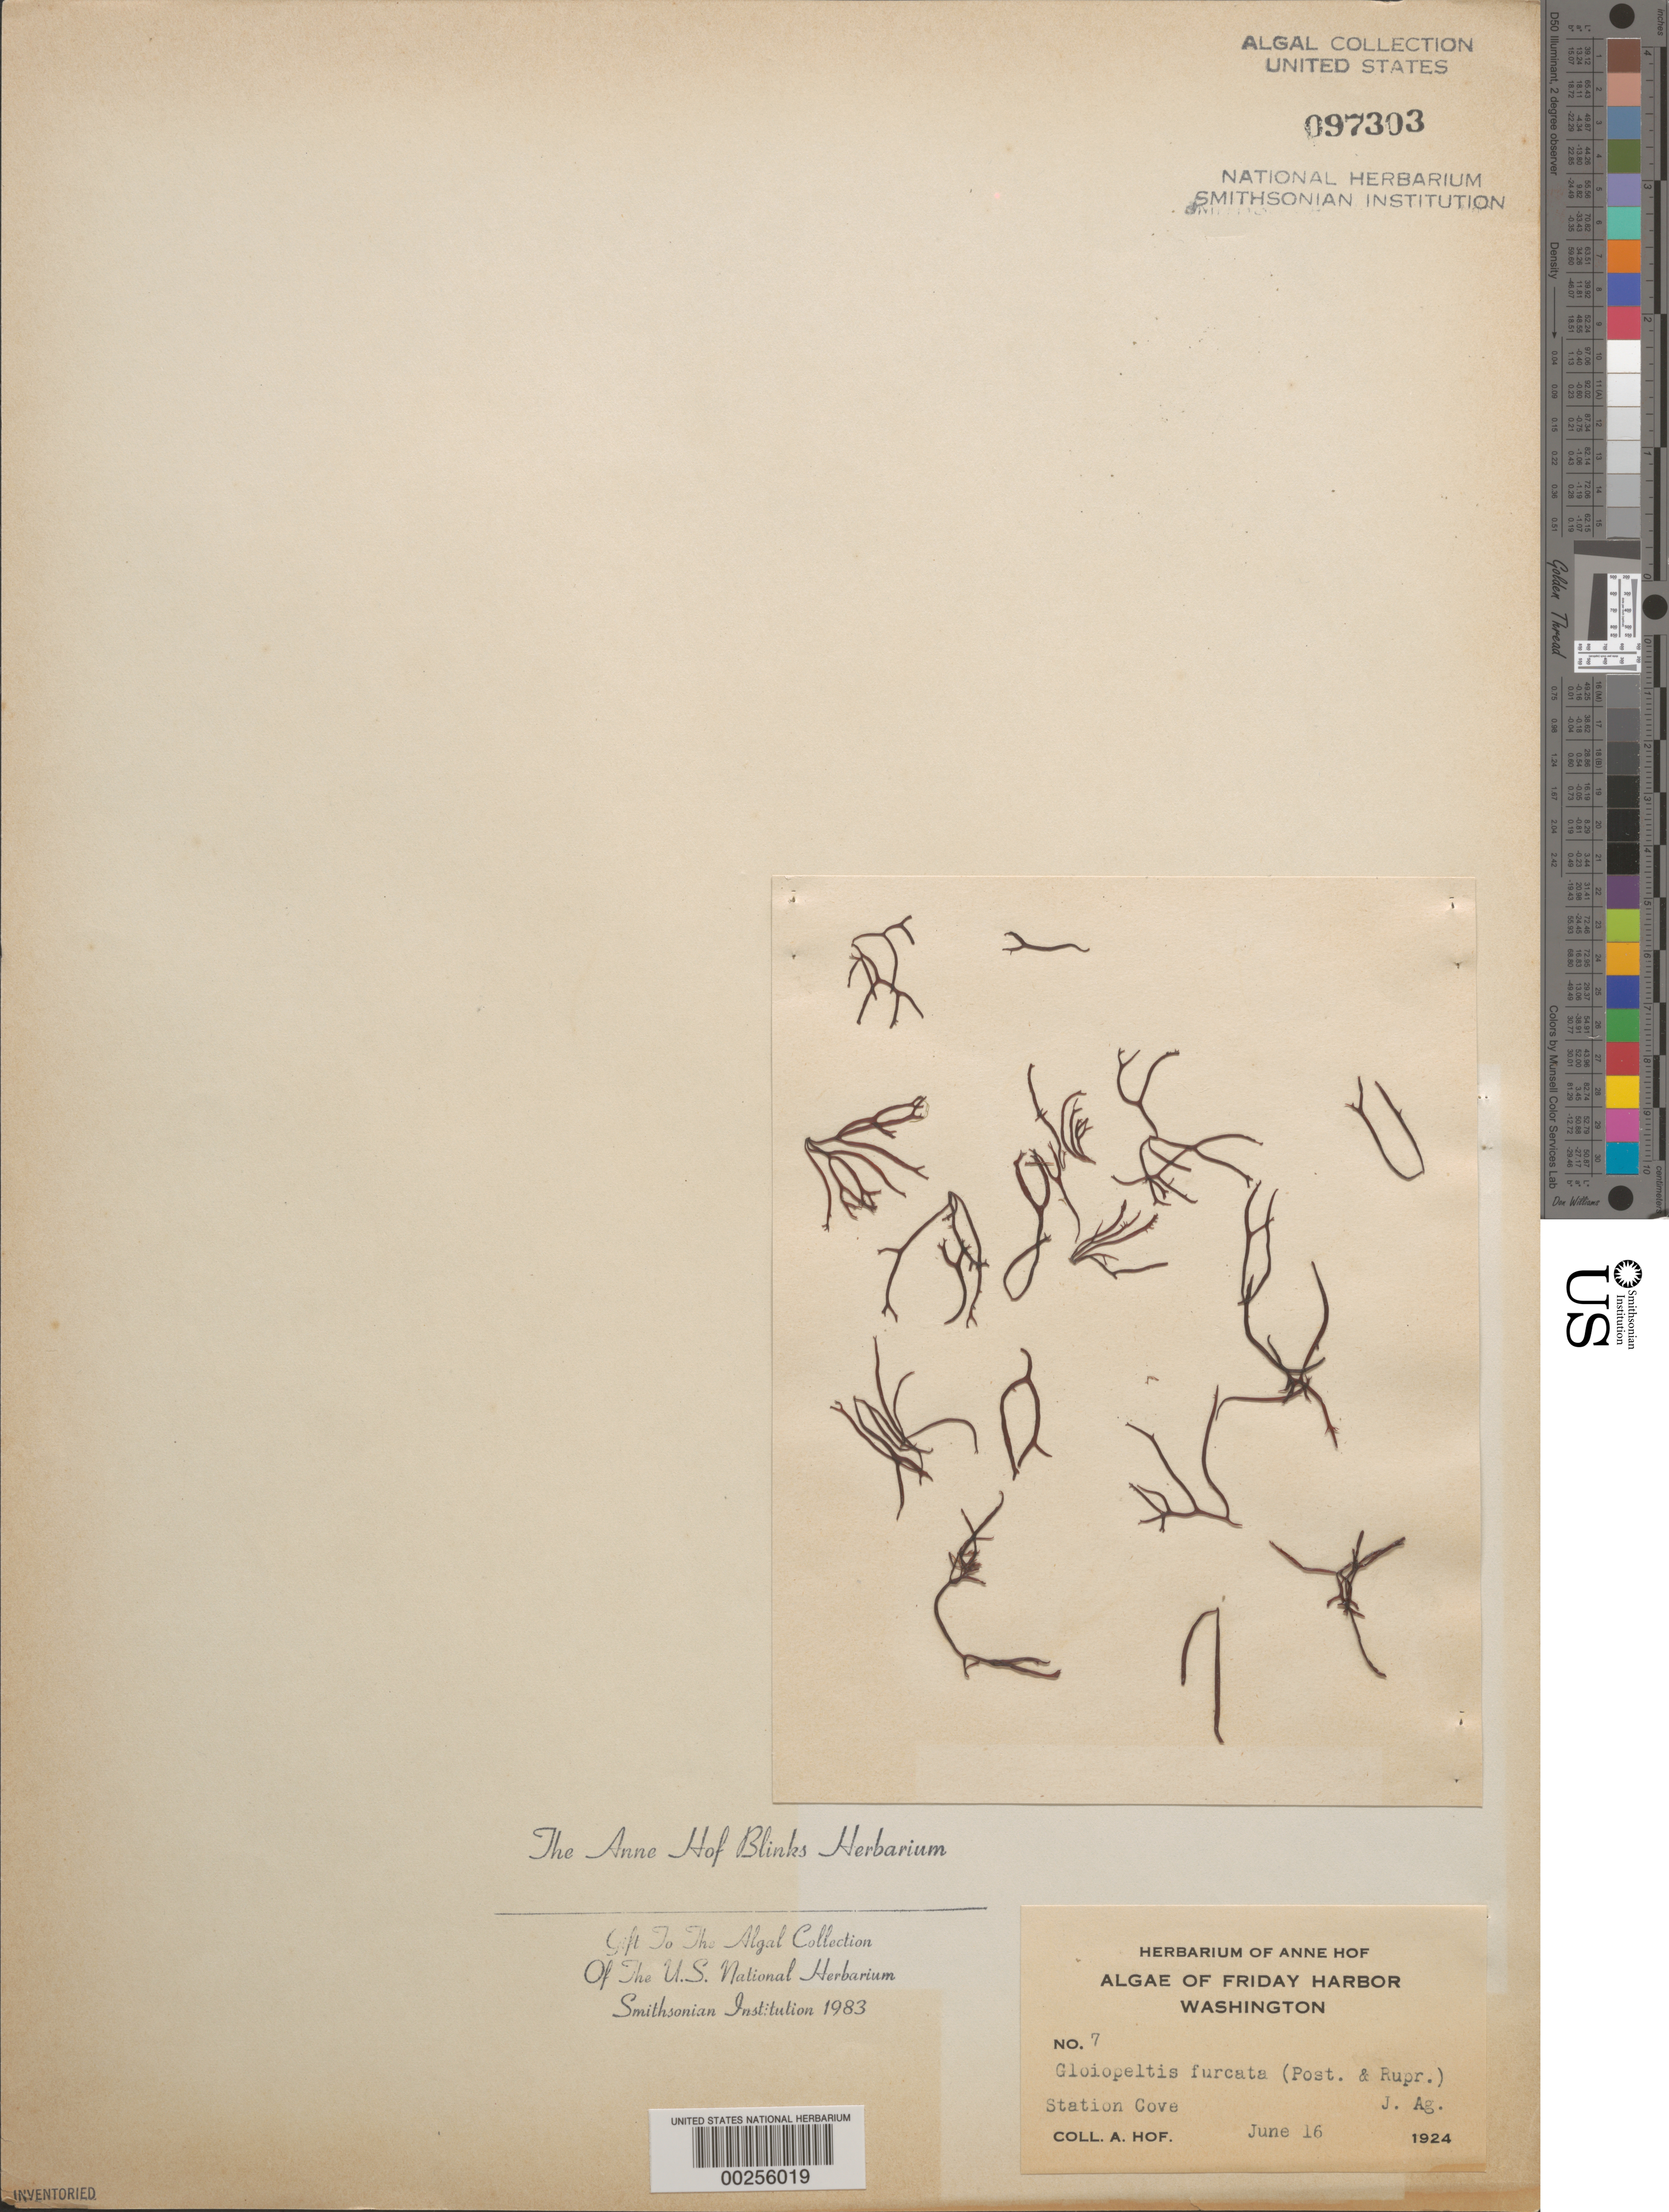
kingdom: Plantae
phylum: Rhodophyta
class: Florideophyceae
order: Gigartinales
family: Endocladiaceae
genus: Gloiopeltis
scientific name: Gloiopeltis furcata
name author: (Postels & Rupr.) J. Agardh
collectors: A. Blinks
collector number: AHB 7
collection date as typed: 16 Jun 1924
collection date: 1924-06-16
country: United States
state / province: Washington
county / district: San Juan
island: San Juan Island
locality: Friday Harbor, Station Cove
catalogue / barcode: US 97303